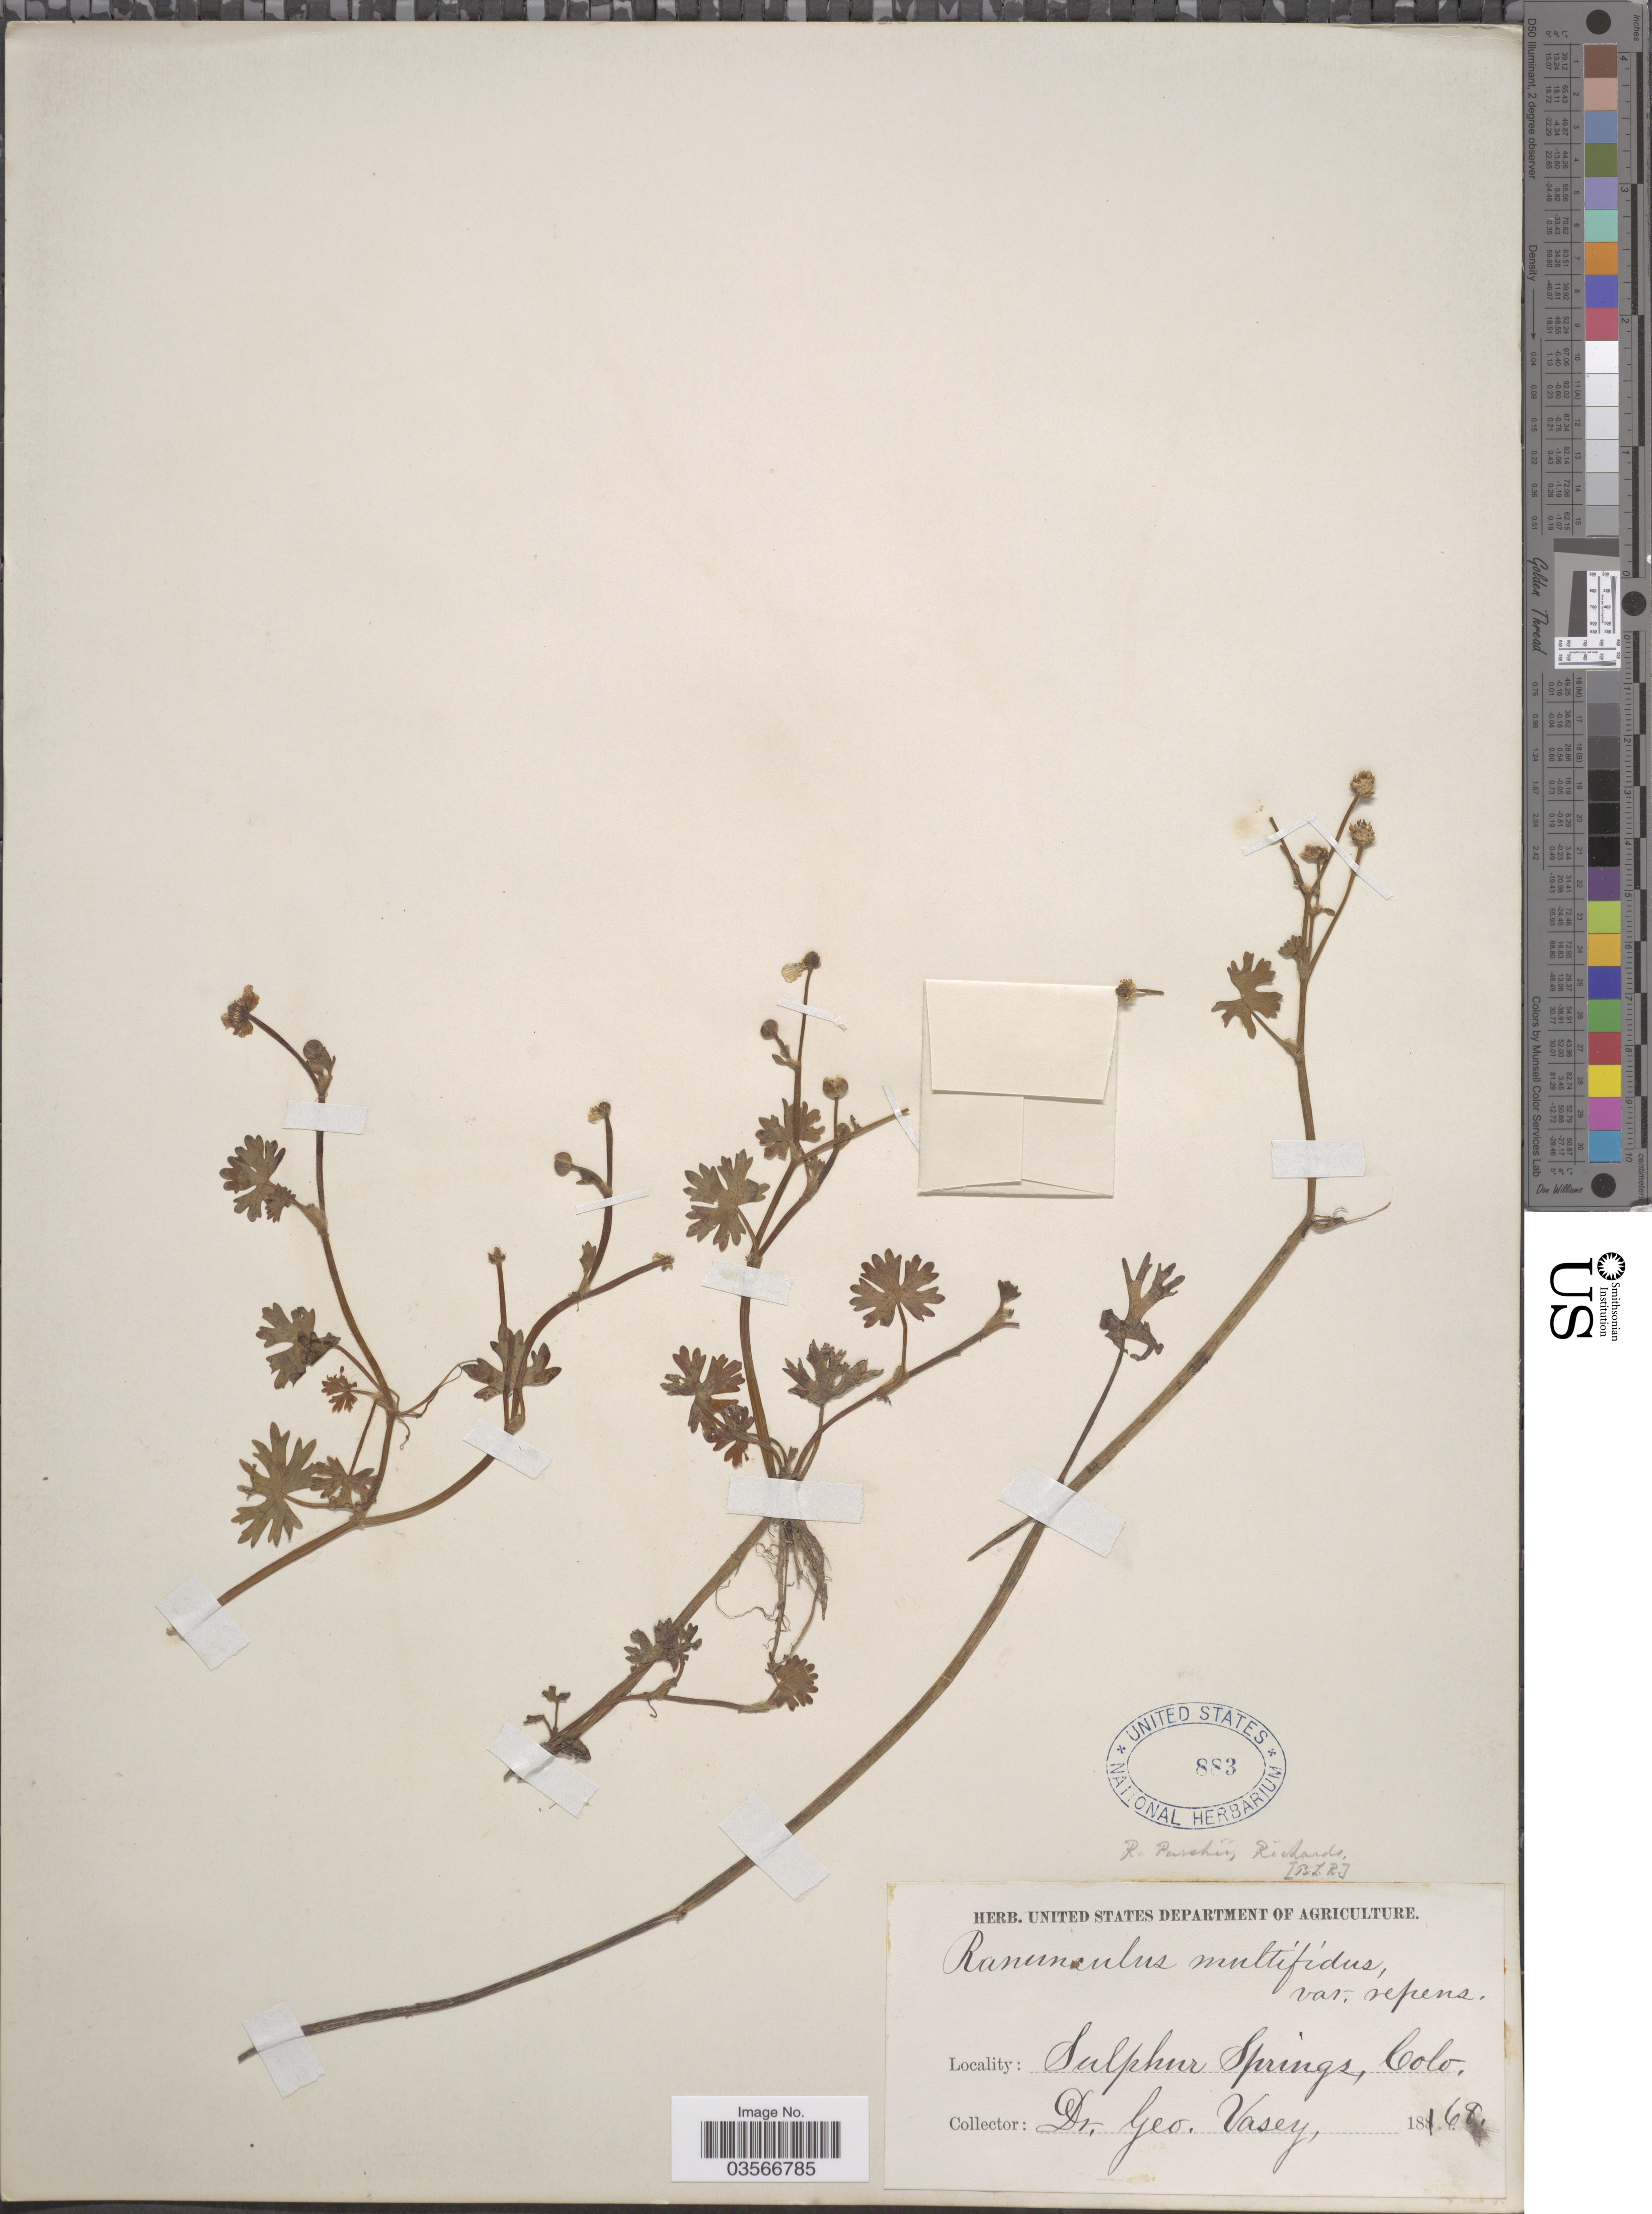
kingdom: Plantae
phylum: Tracheophyta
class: Magnoliopsida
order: Ranunculales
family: Ranunculaceae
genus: Ranunculus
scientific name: Ranunculus gmelinii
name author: DC.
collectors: G. Vasey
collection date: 1868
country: United States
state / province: Colorado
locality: Sulphur Springs.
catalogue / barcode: US 883